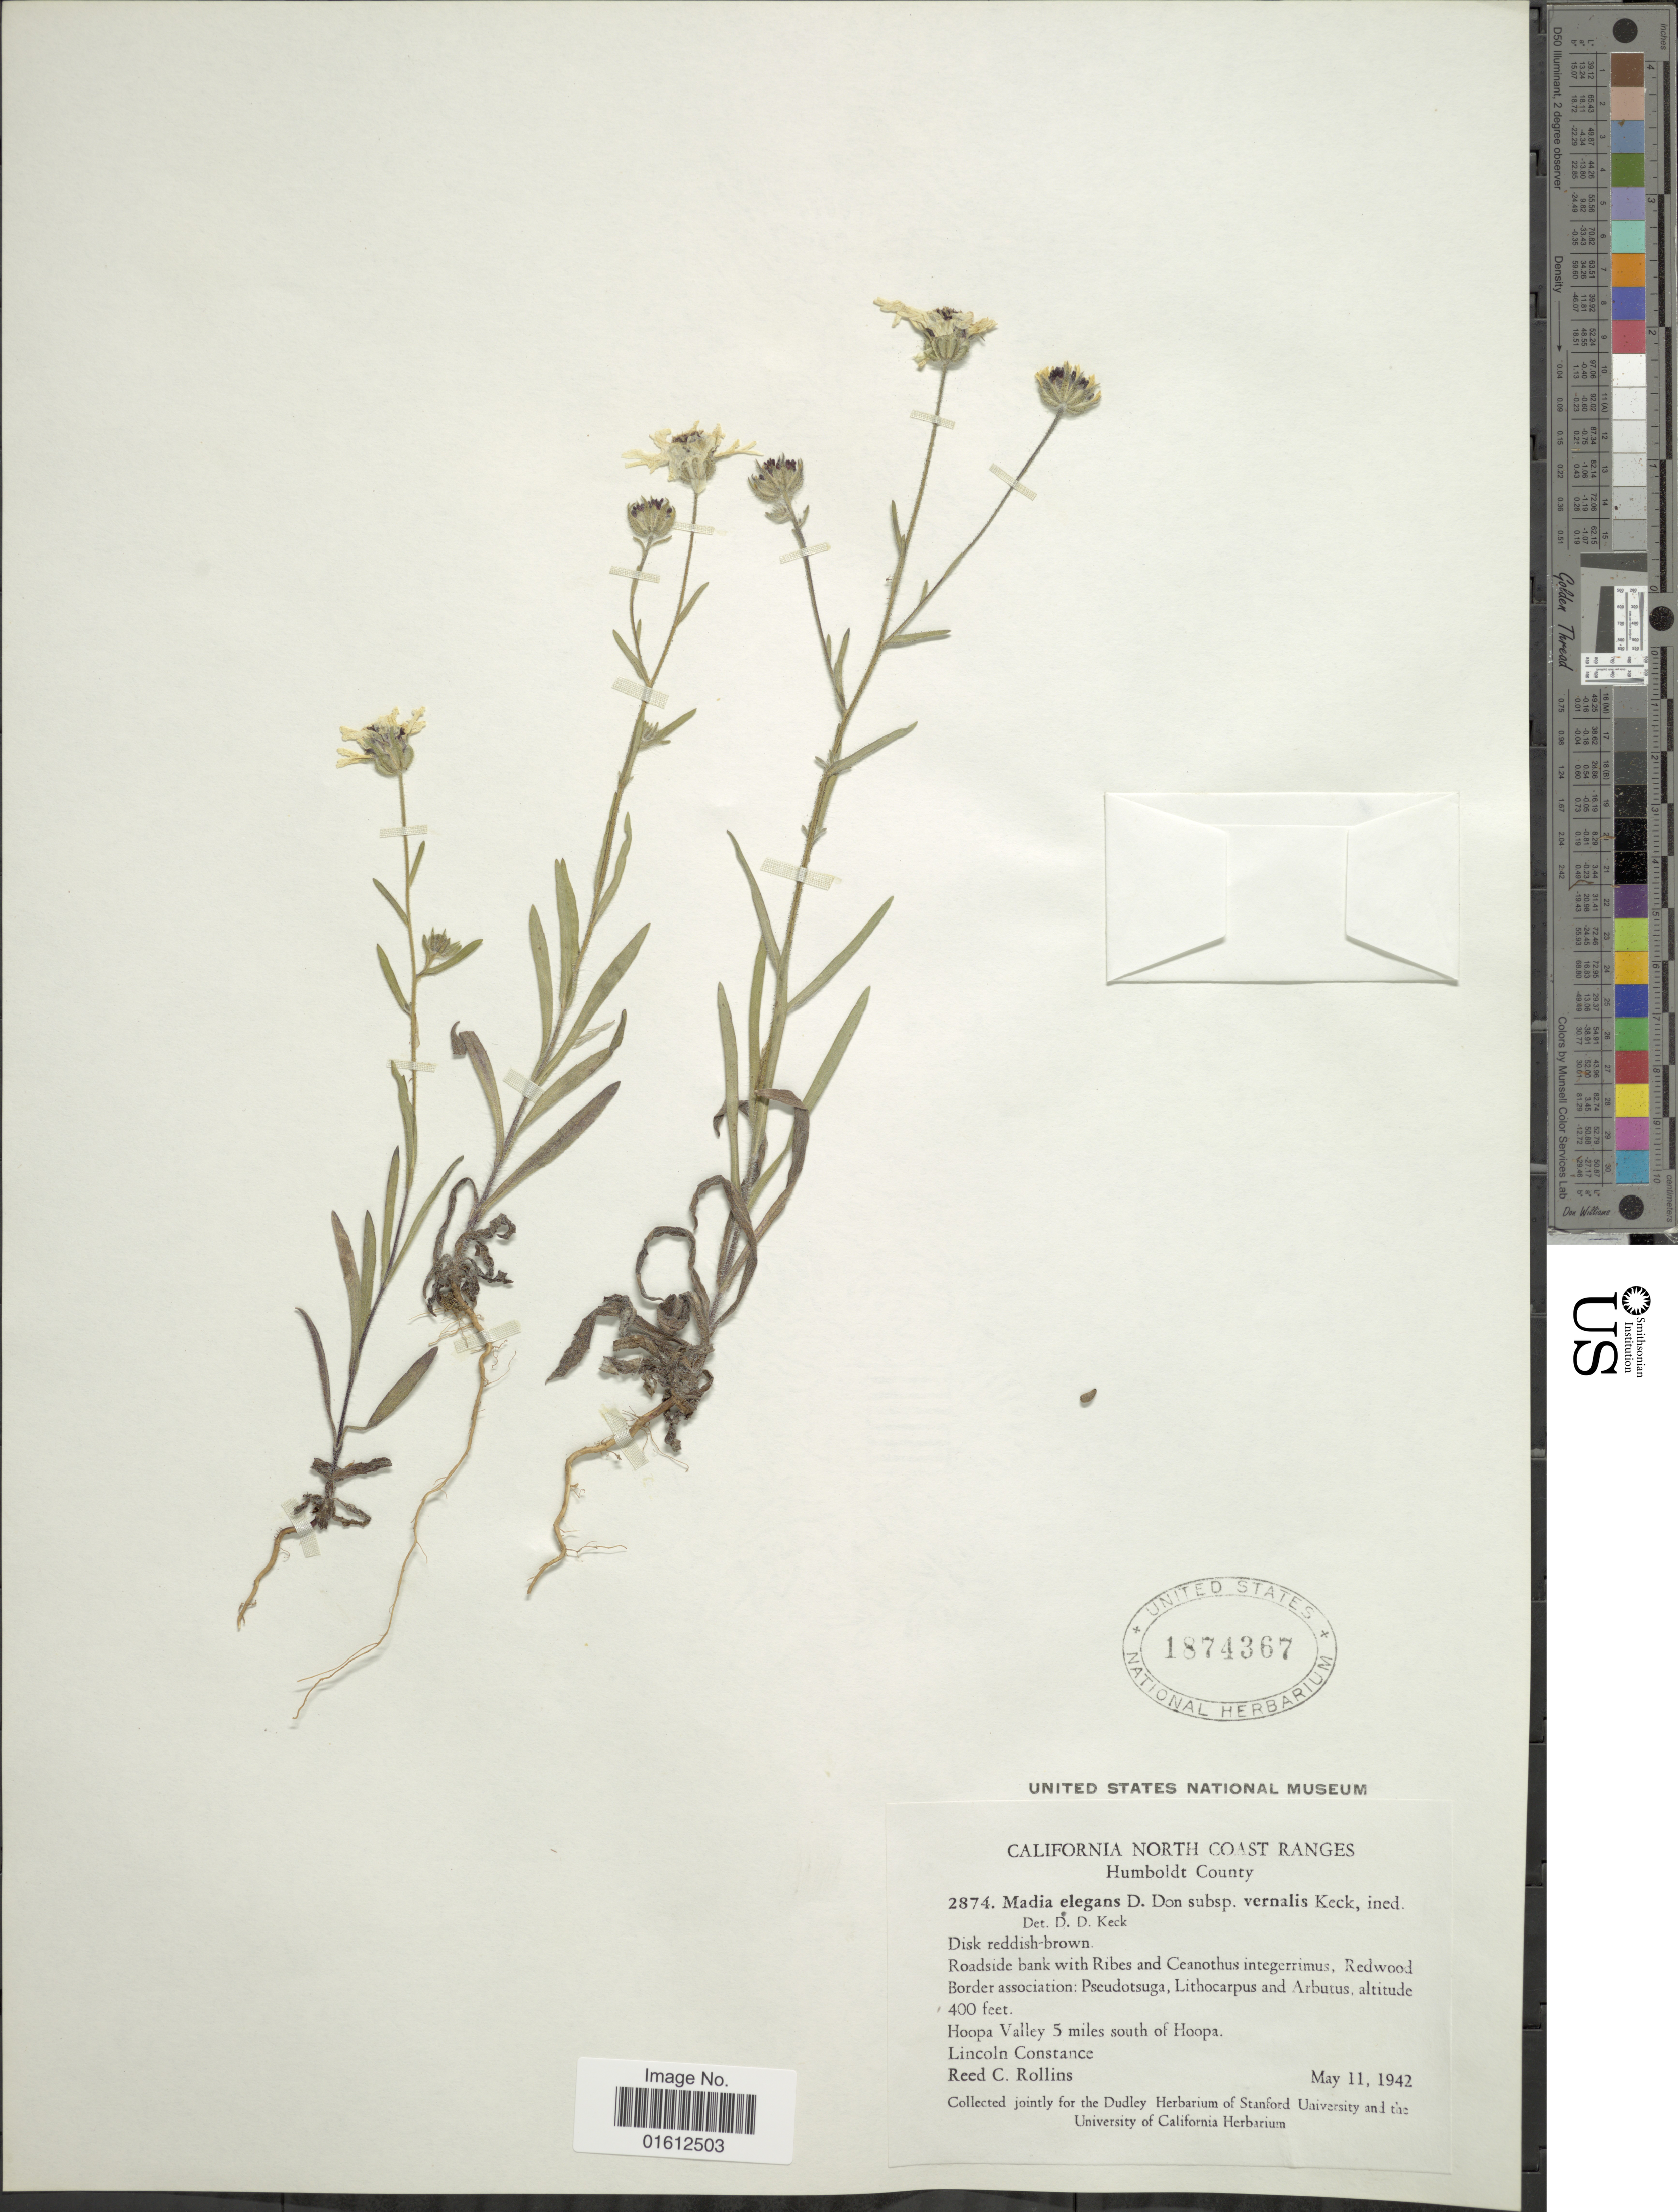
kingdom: Plantae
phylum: Tracheophyta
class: Magnoliopsida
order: Asterales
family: Asteraceae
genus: Madia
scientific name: Madia elegans subsp. vernalis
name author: D.D. Keck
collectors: L. Constance & R. C. Rollins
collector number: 2874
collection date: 1942-05-11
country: United States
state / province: California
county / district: Humboldt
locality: California North Coast Ranges. Humboldt County. Hoopa Valley 5 miles south of Hoopa.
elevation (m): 122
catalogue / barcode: US 1874367